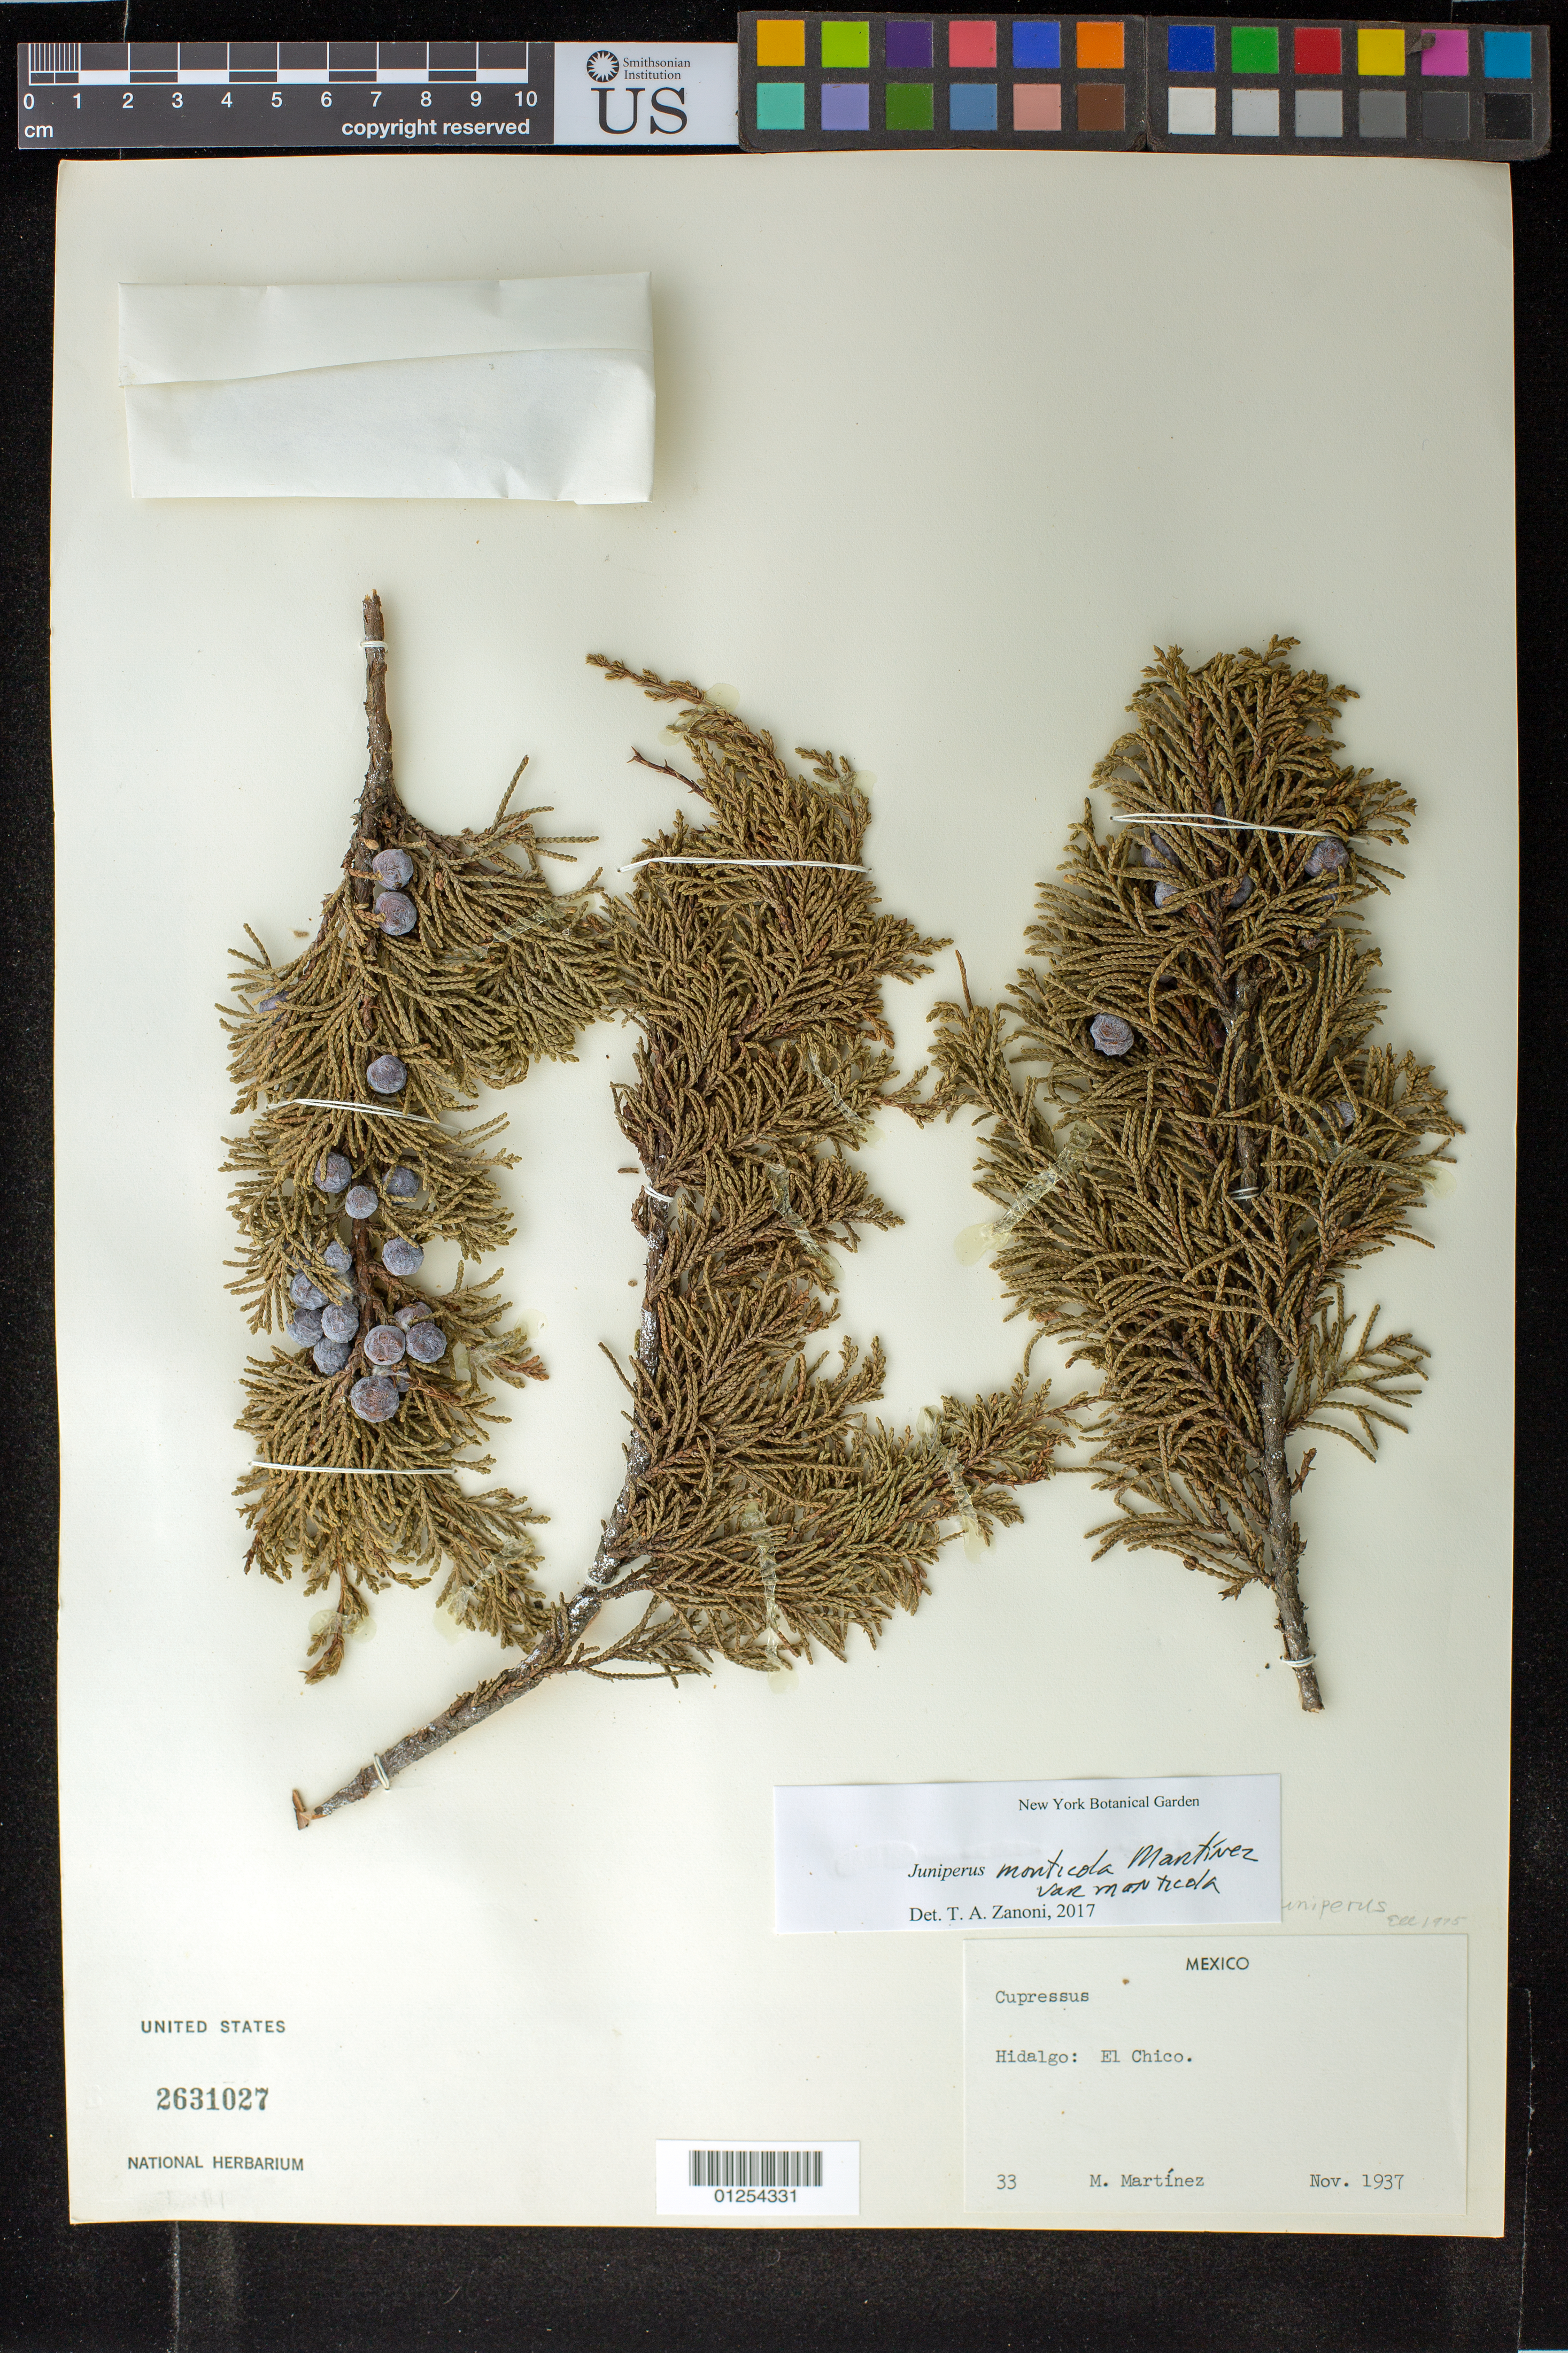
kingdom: Plantae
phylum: Tracheophyta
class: Pinopsida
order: Pinales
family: Cupressaceae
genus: Juniperus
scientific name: Juniperus monticola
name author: Martínez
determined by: Zanoni, T. A., (NY), New York Botanical Garden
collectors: M. Martinez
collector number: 33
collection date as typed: Nov 1937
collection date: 1937-11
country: Mexico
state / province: Hidalgo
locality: El Chico, Hidalgo.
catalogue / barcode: US 2631027